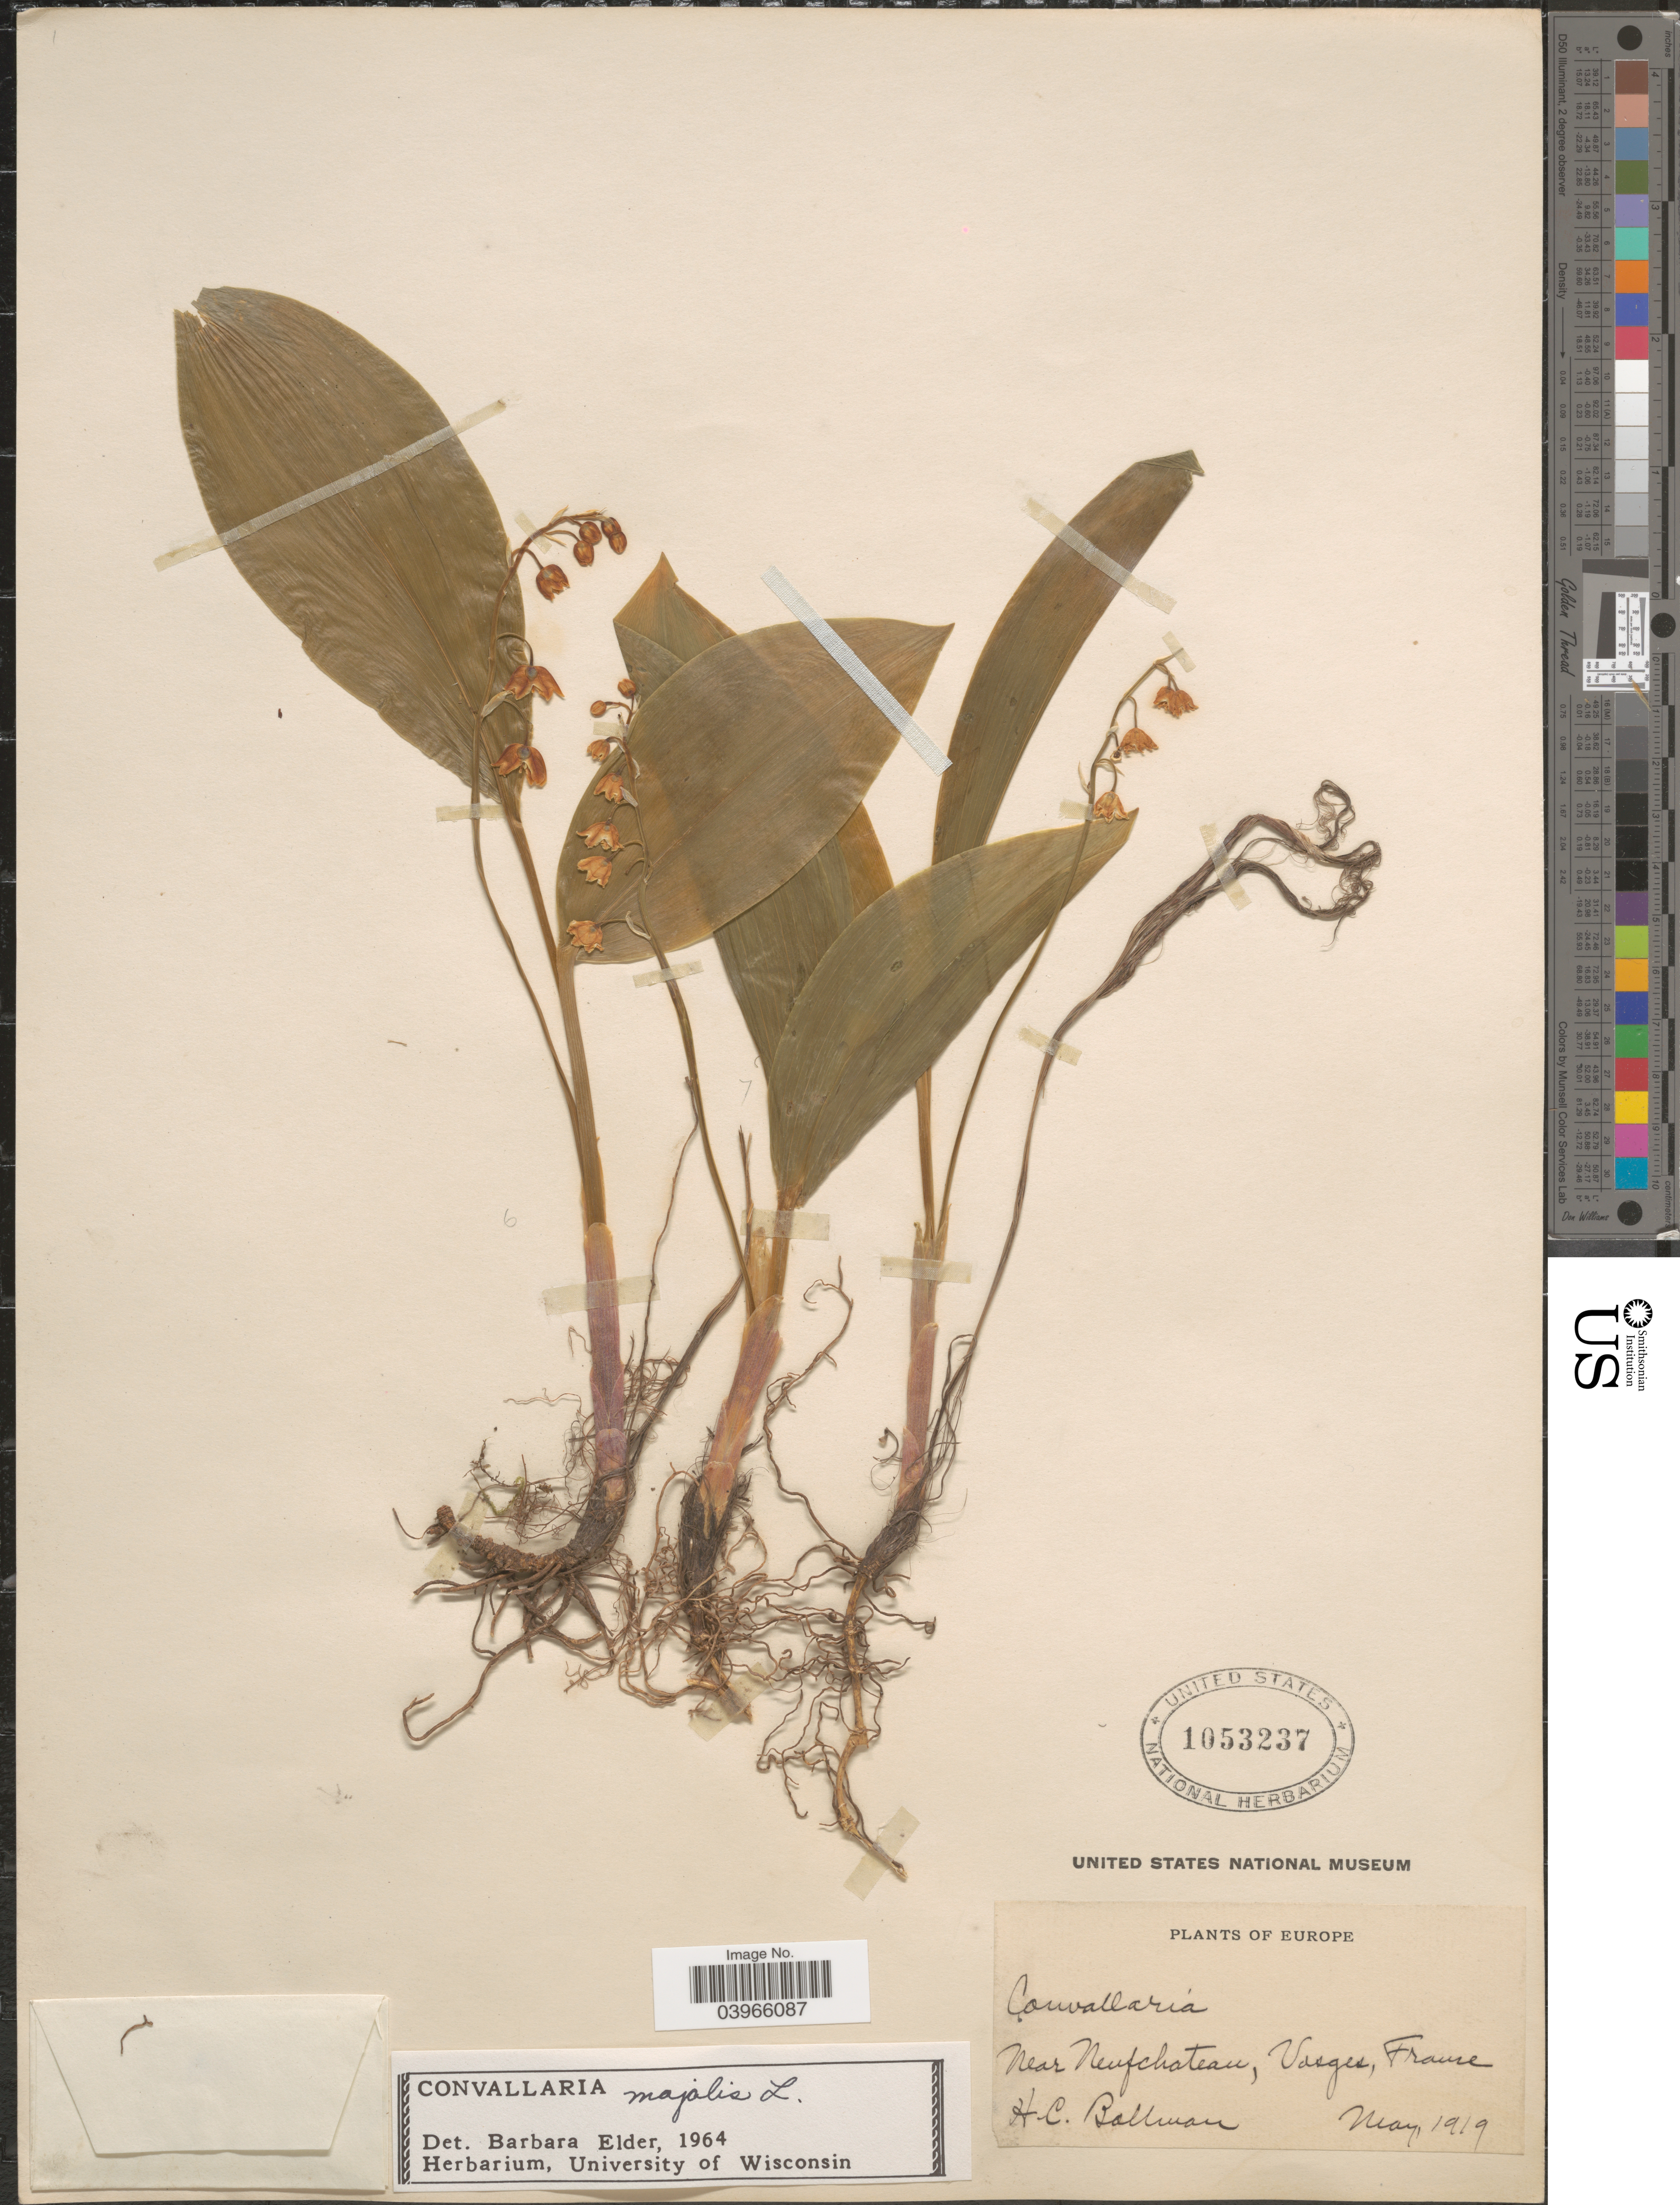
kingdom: Plantae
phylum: Tracheophyta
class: Liliopsida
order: Asparagales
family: Asparagaceae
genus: Convallaria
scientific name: Convallaria majalis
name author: L.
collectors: H. Ballman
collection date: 1919-05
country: France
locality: Near Neufchateau, Vasges.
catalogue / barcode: US 1053237